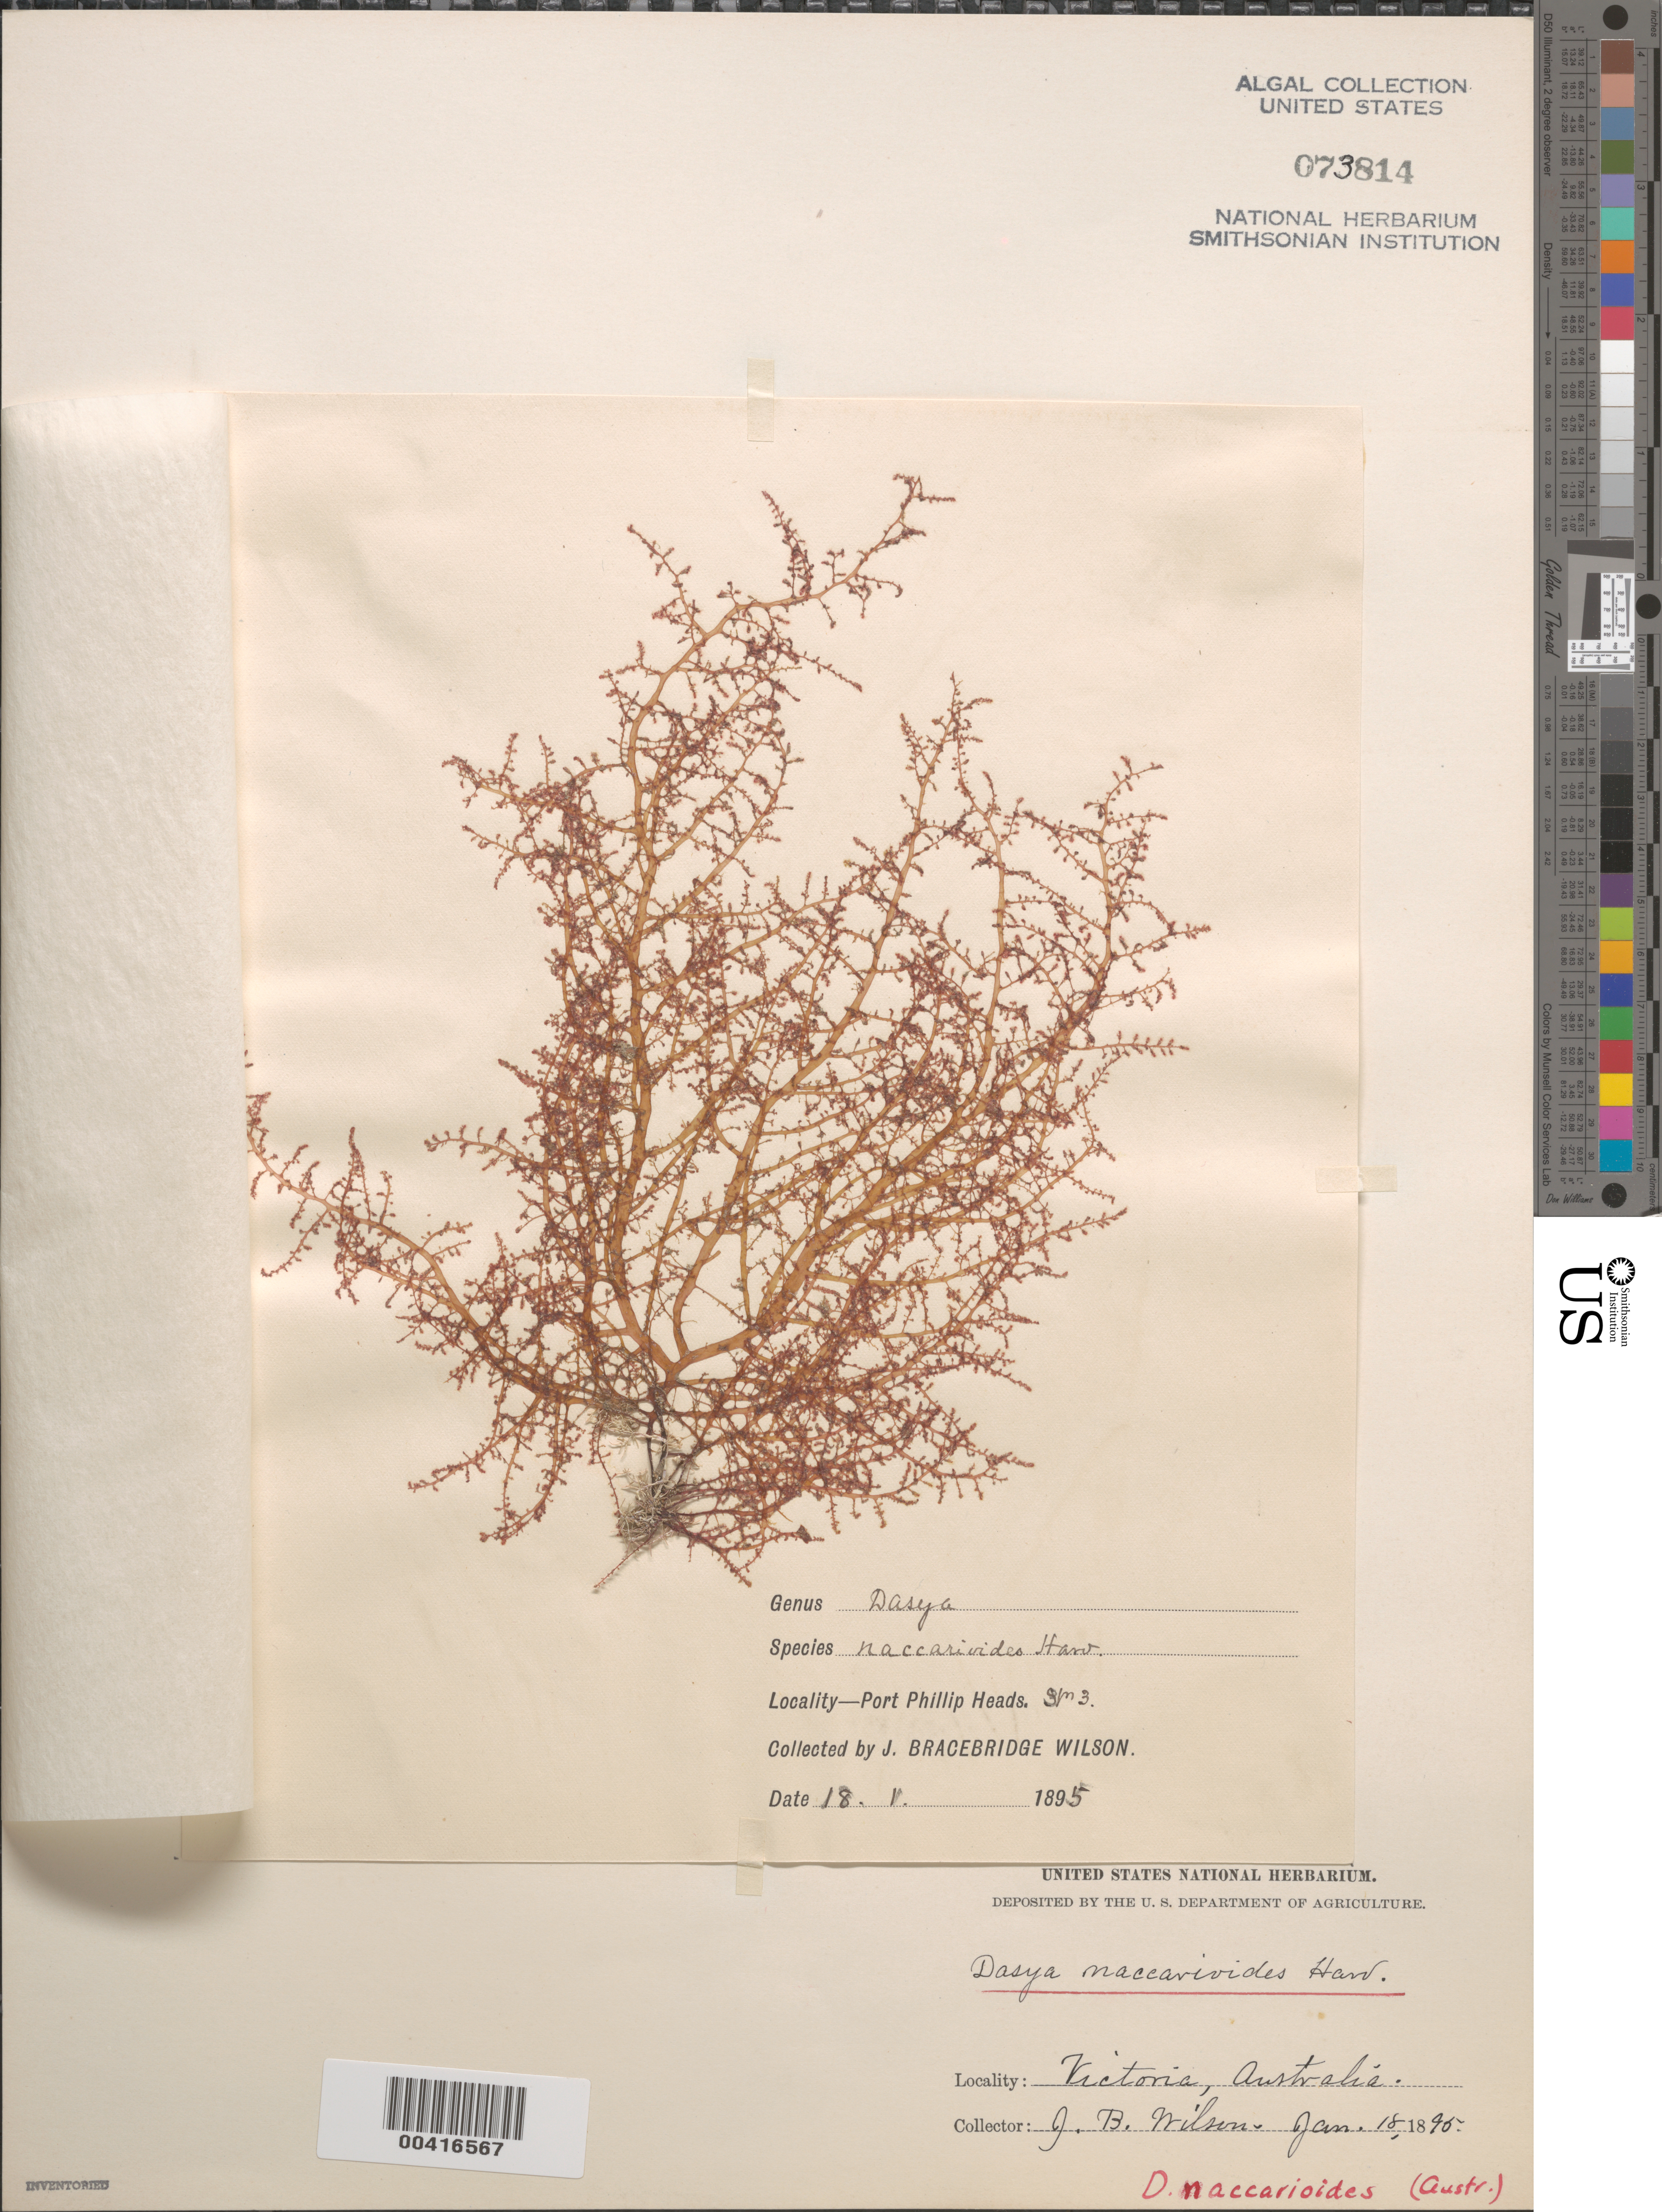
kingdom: Plantae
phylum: Rhodophyta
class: Florideophyceae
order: Ceramiales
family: Dasyaceae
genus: Dasysiphonia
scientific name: Dasysiphonia naccarioides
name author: (Harvey) M.M.Cassidy et al.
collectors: J. B. Wilson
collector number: Station 3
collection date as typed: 18 Jan 1895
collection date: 1895-01-18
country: Australia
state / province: Victoria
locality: Port Phillip Heads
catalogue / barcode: US 73814